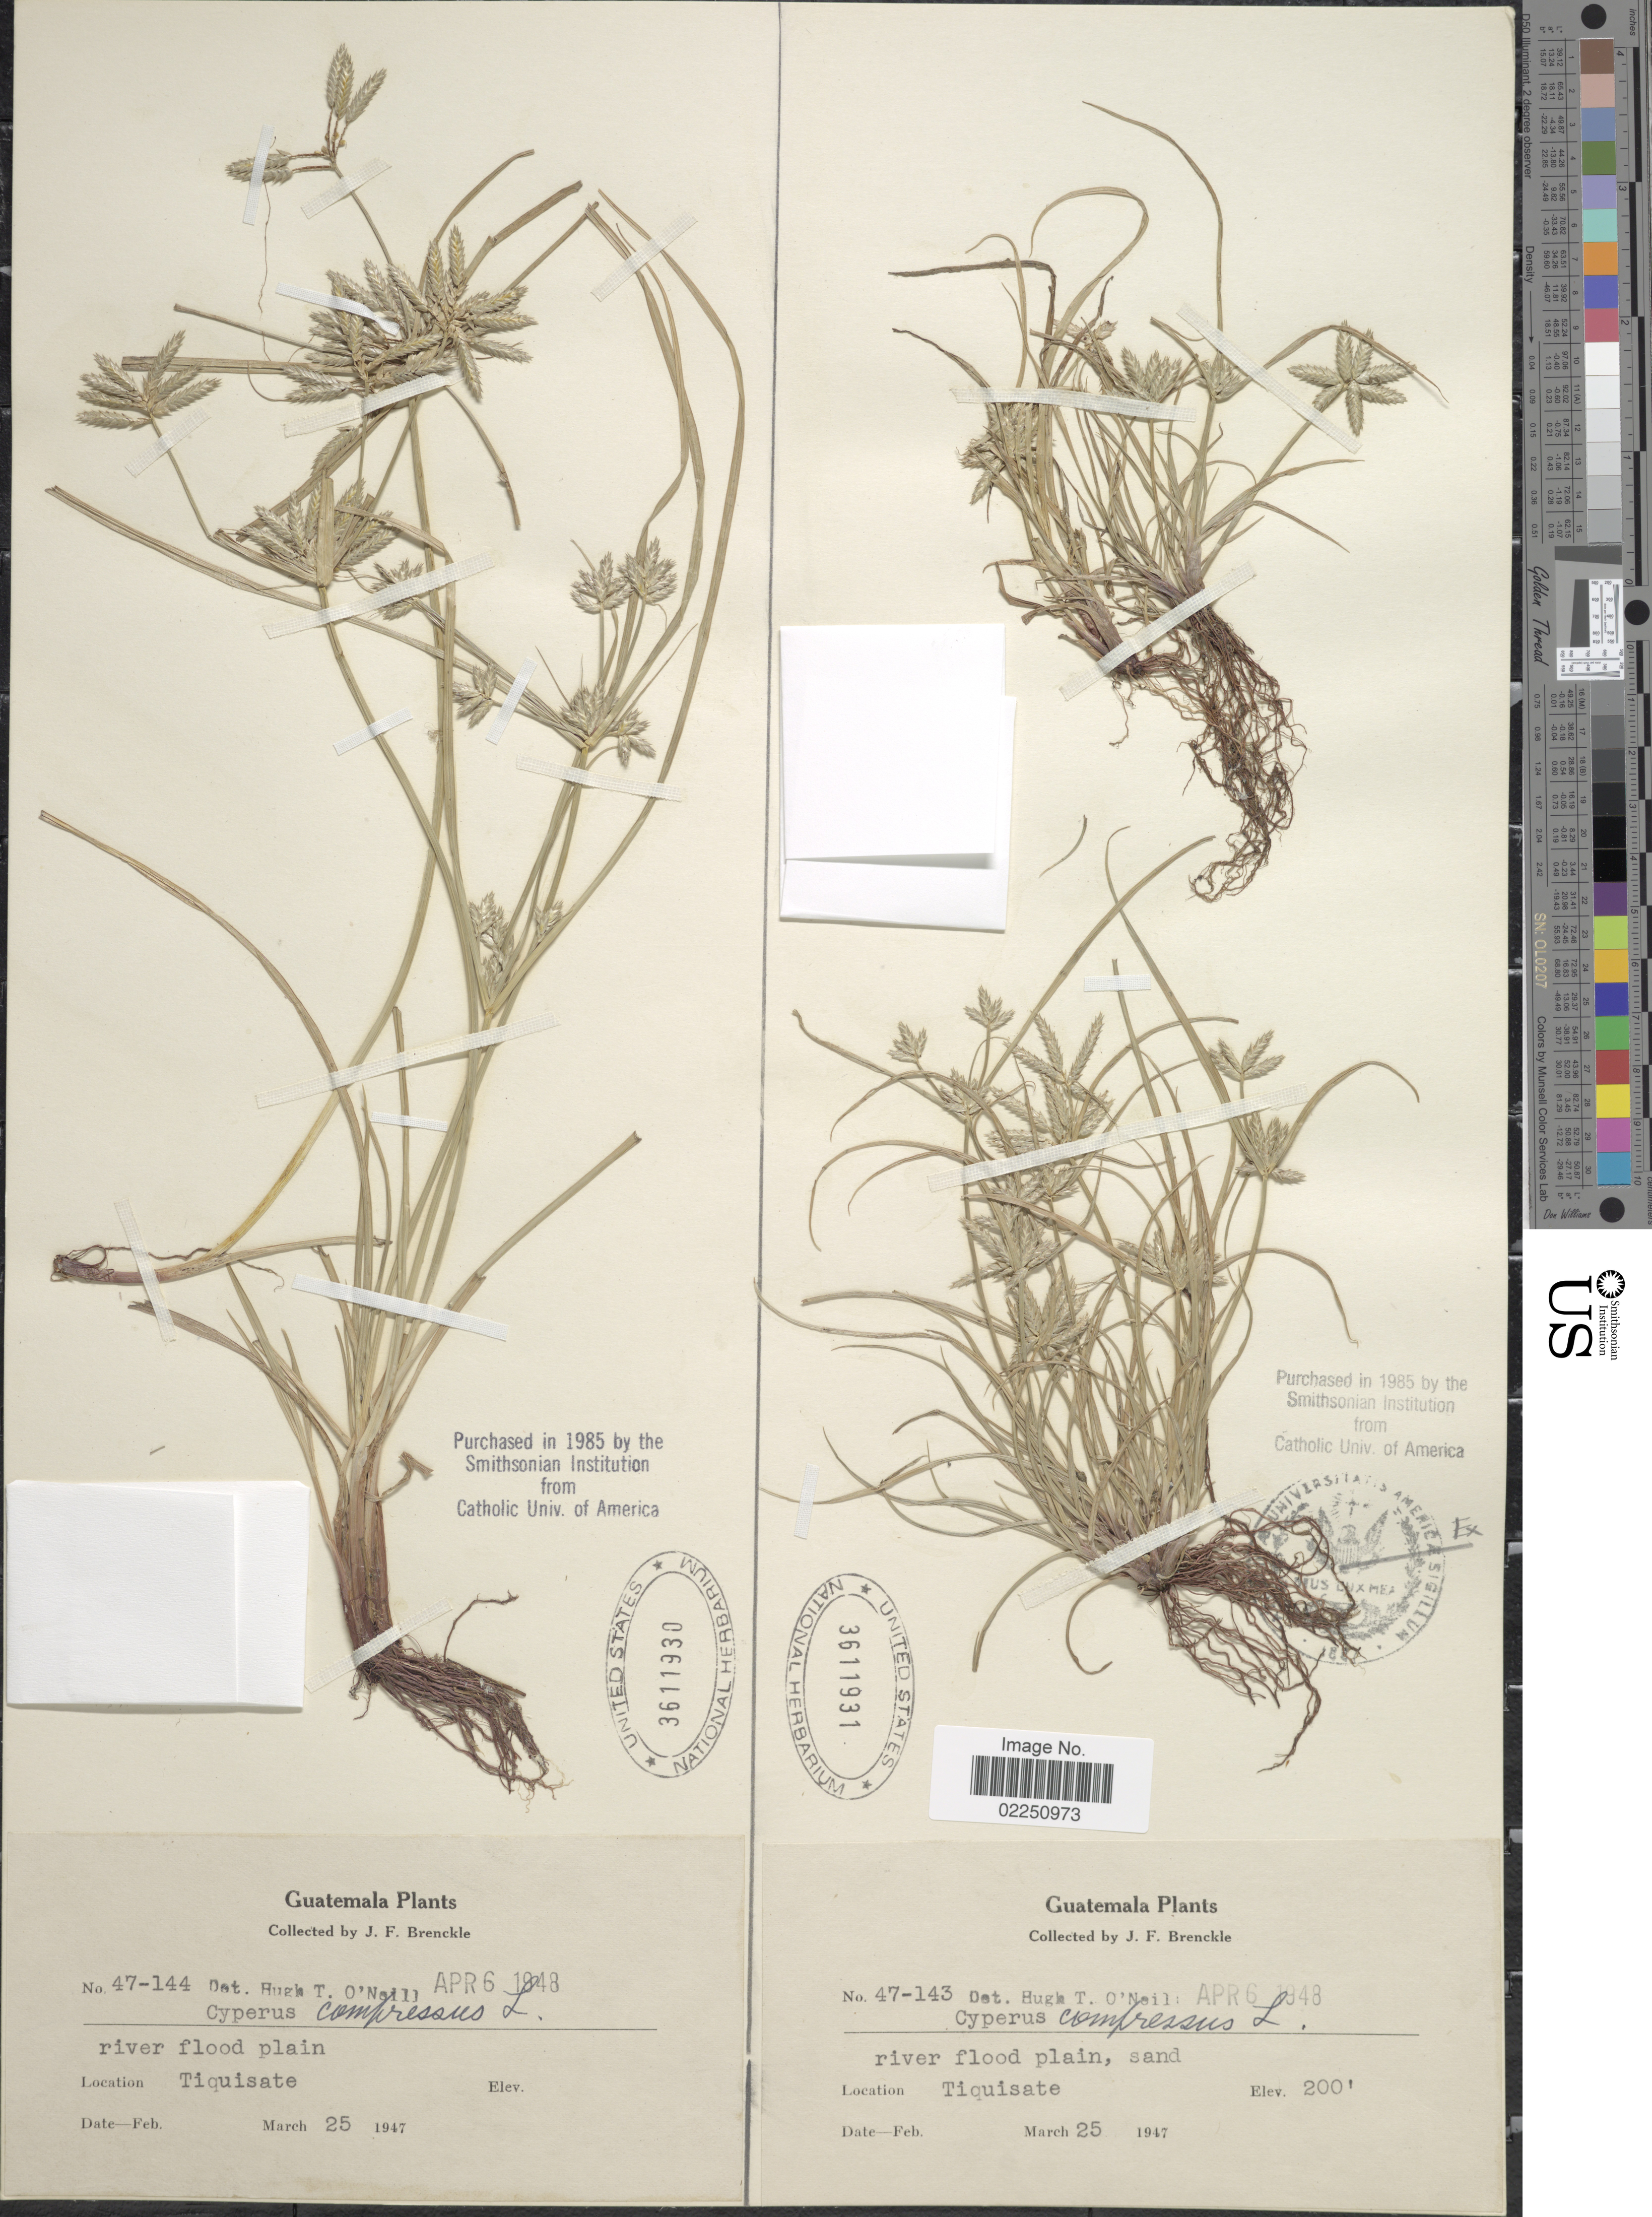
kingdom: Plantae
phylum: Tracheophyta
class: Liliopsida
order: Poales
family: Cyperaceae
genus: Cyperus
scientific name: Cyperus compressus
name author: L.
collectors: J. Brenckle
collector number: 47-143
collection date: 1947-03-25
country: Guatemala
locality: River flood plain, sand. Tiquisate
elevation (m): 61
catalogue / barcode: US 3611931-2